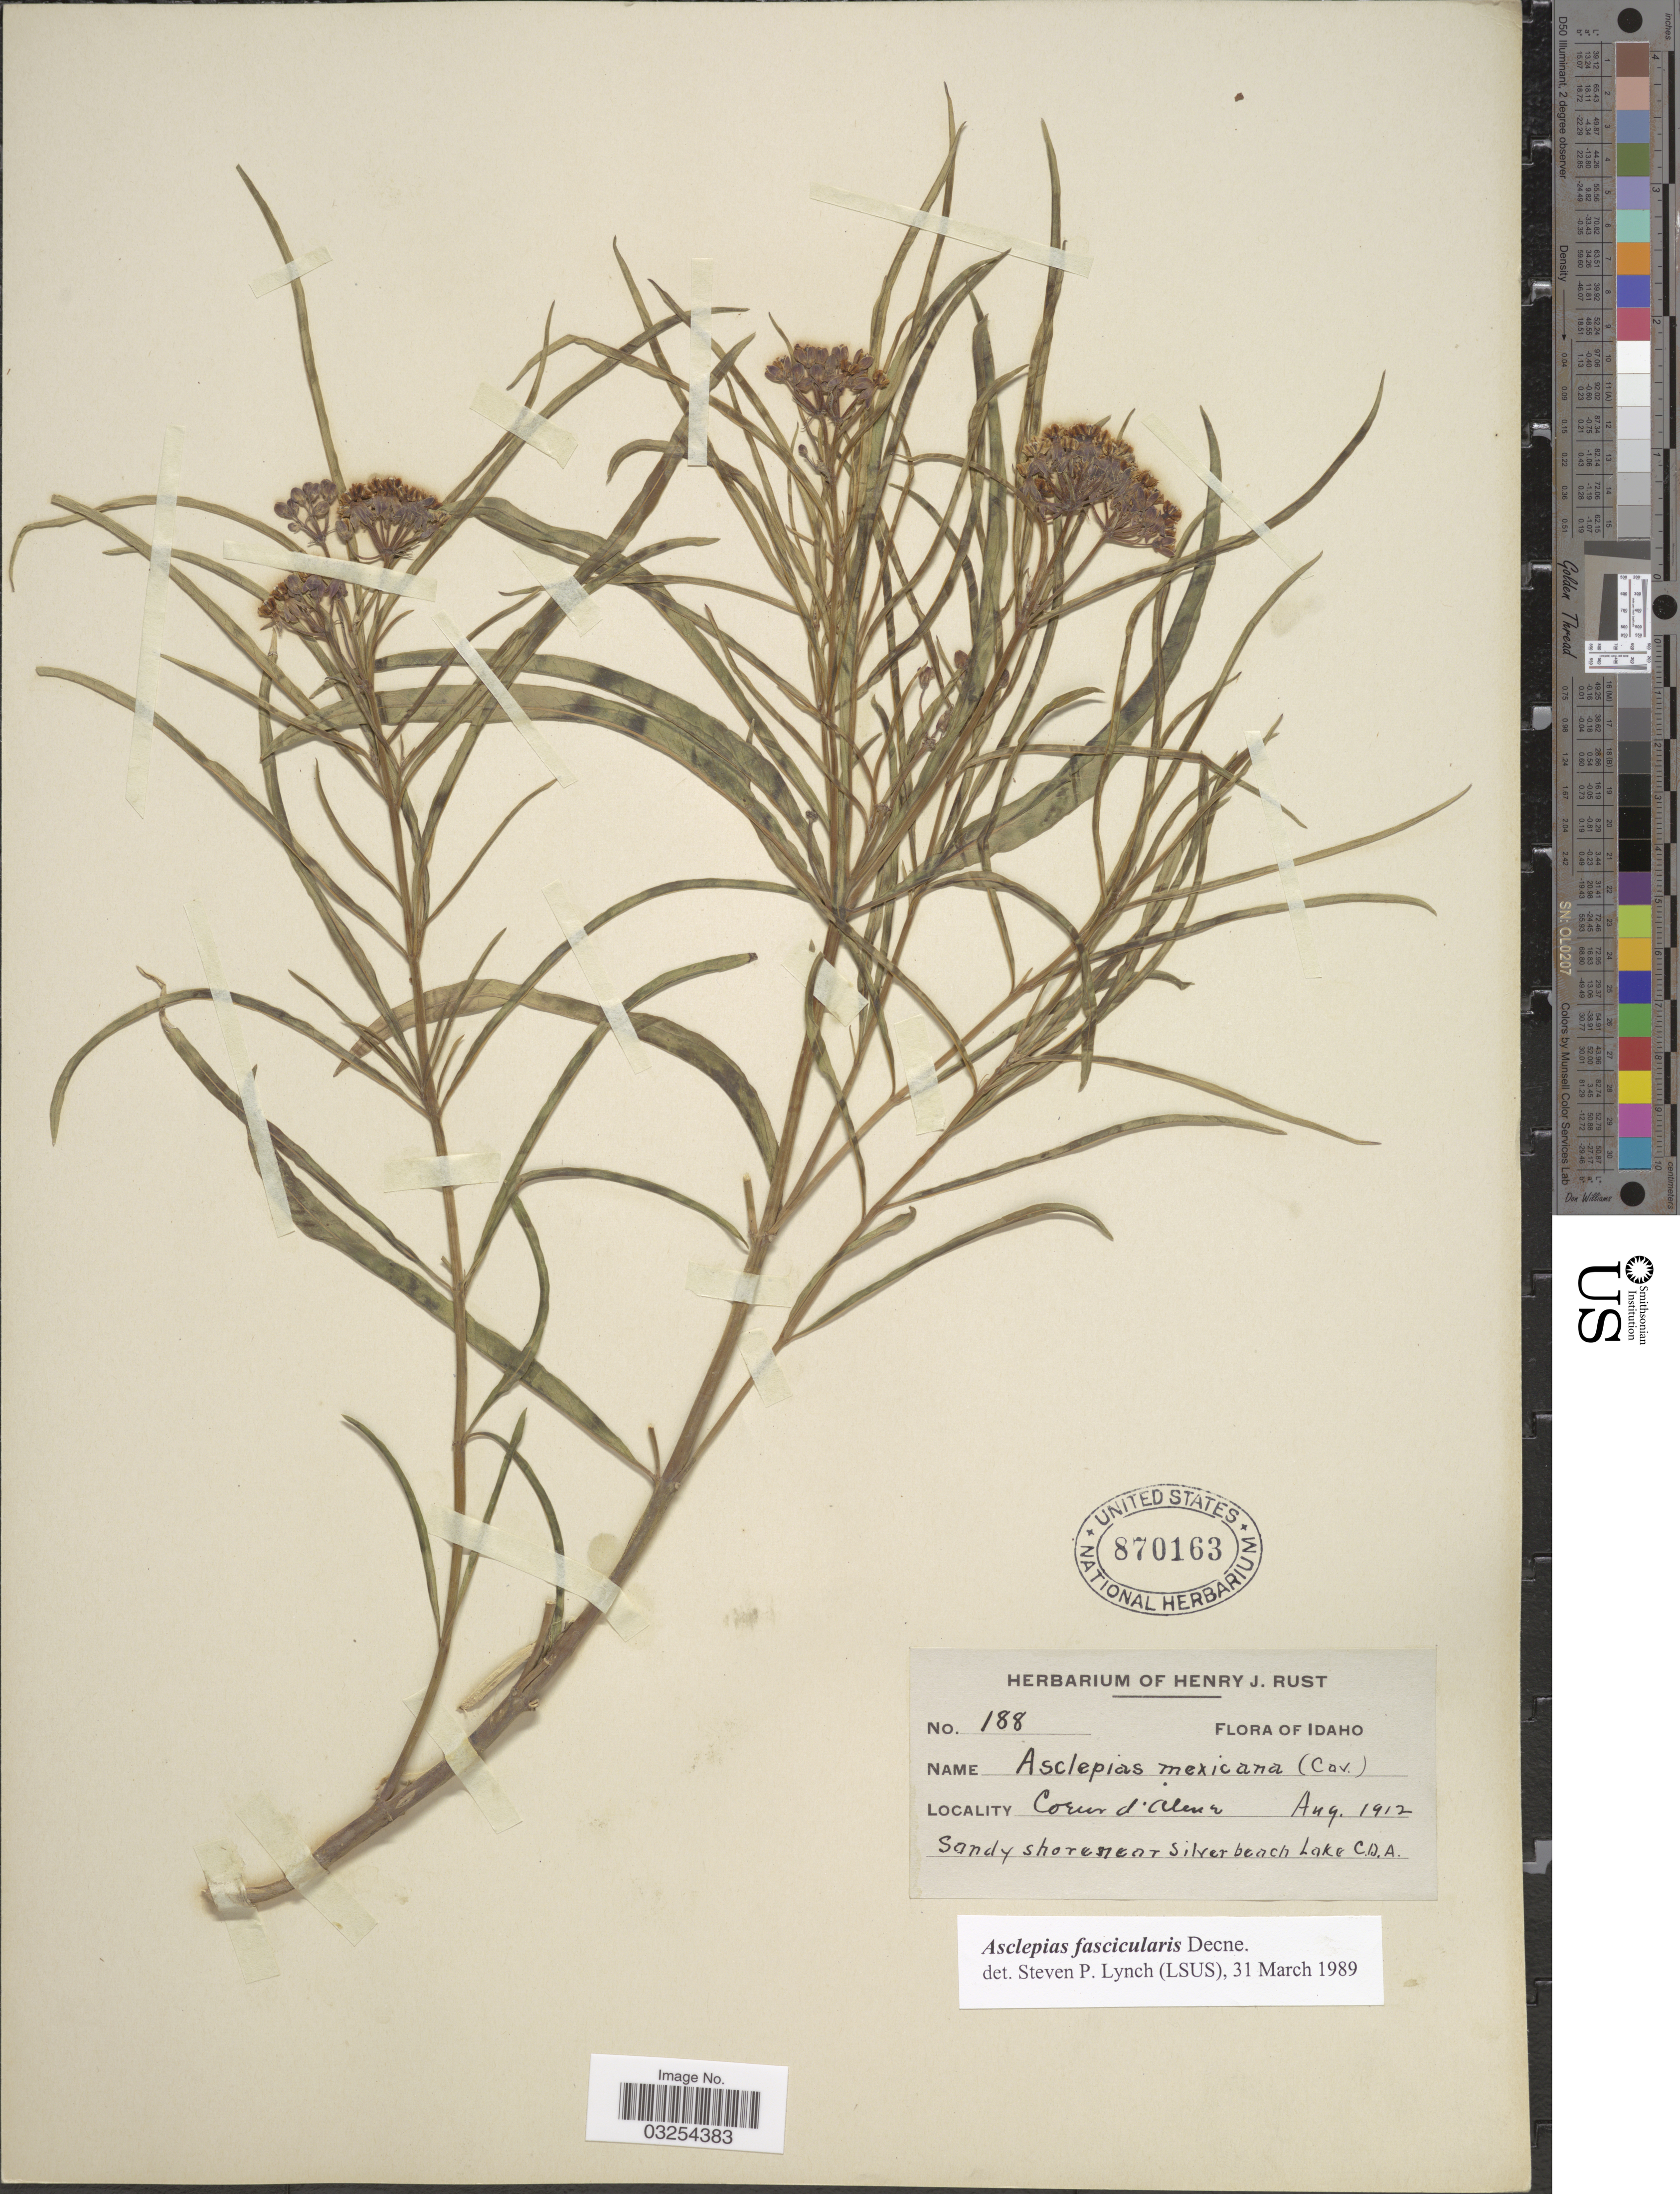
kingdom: Plantae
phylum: Tracheophyta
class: Magnoliopsida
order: Gentianales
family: Apocynaceae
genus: Asclepias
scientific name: Asclepias fascicularis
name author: Decne.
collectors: ex herb. Henry J. Rust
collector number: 188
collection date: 1912-08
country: United States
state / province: Idaho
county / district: Kootenai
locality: Coeur d'Alene. Sandy shores near Silver beach Lake C.D.A.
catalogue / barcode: US 870163